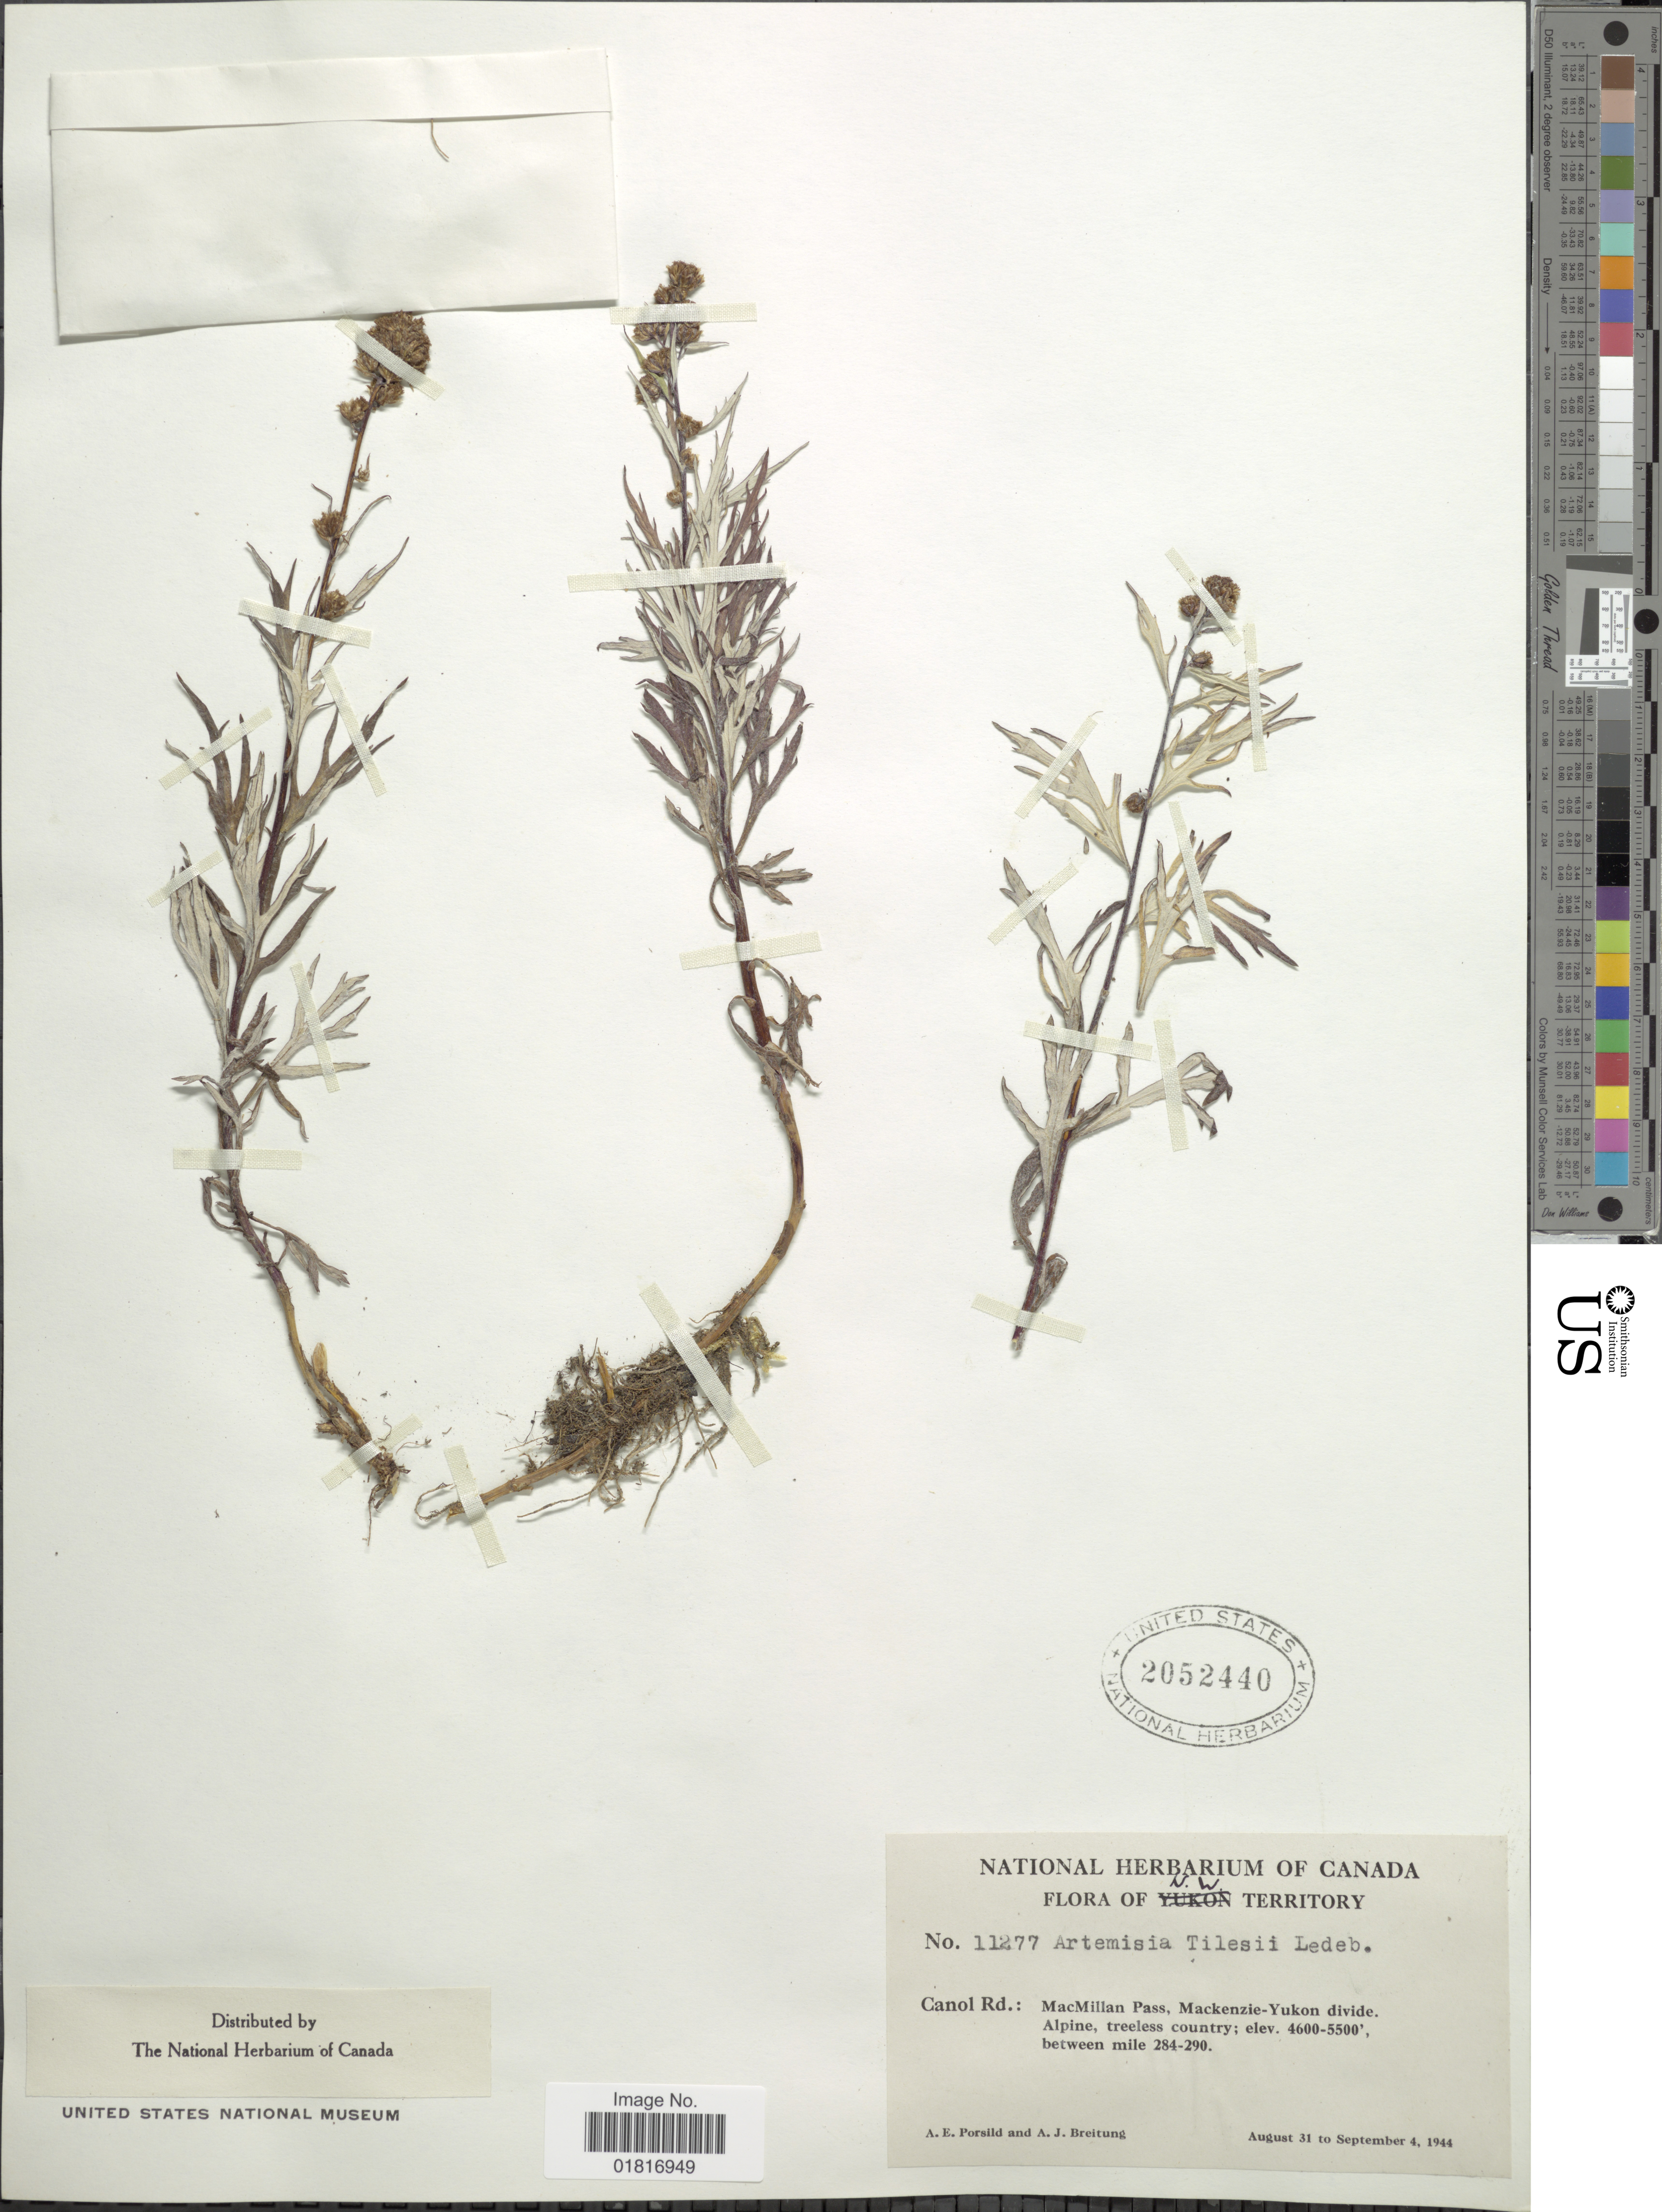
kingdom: Plantae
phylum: Tracheophyta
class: Magnoliopsida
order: Asterales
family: Asteraceae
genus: Artemisia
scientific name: Artemisia tilesii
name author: Ledeb.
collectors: A. E. Porsild & A. Breitung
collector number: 11277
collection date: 1944-08-31/1944-09-04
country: Canada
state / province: Northwest Territories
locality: Canol Rd.: MacMillan Pass, Mackenzie-Yukon divide Alpine, treeles country, between mile 284-290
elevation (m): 1402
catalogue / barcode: US 2052440